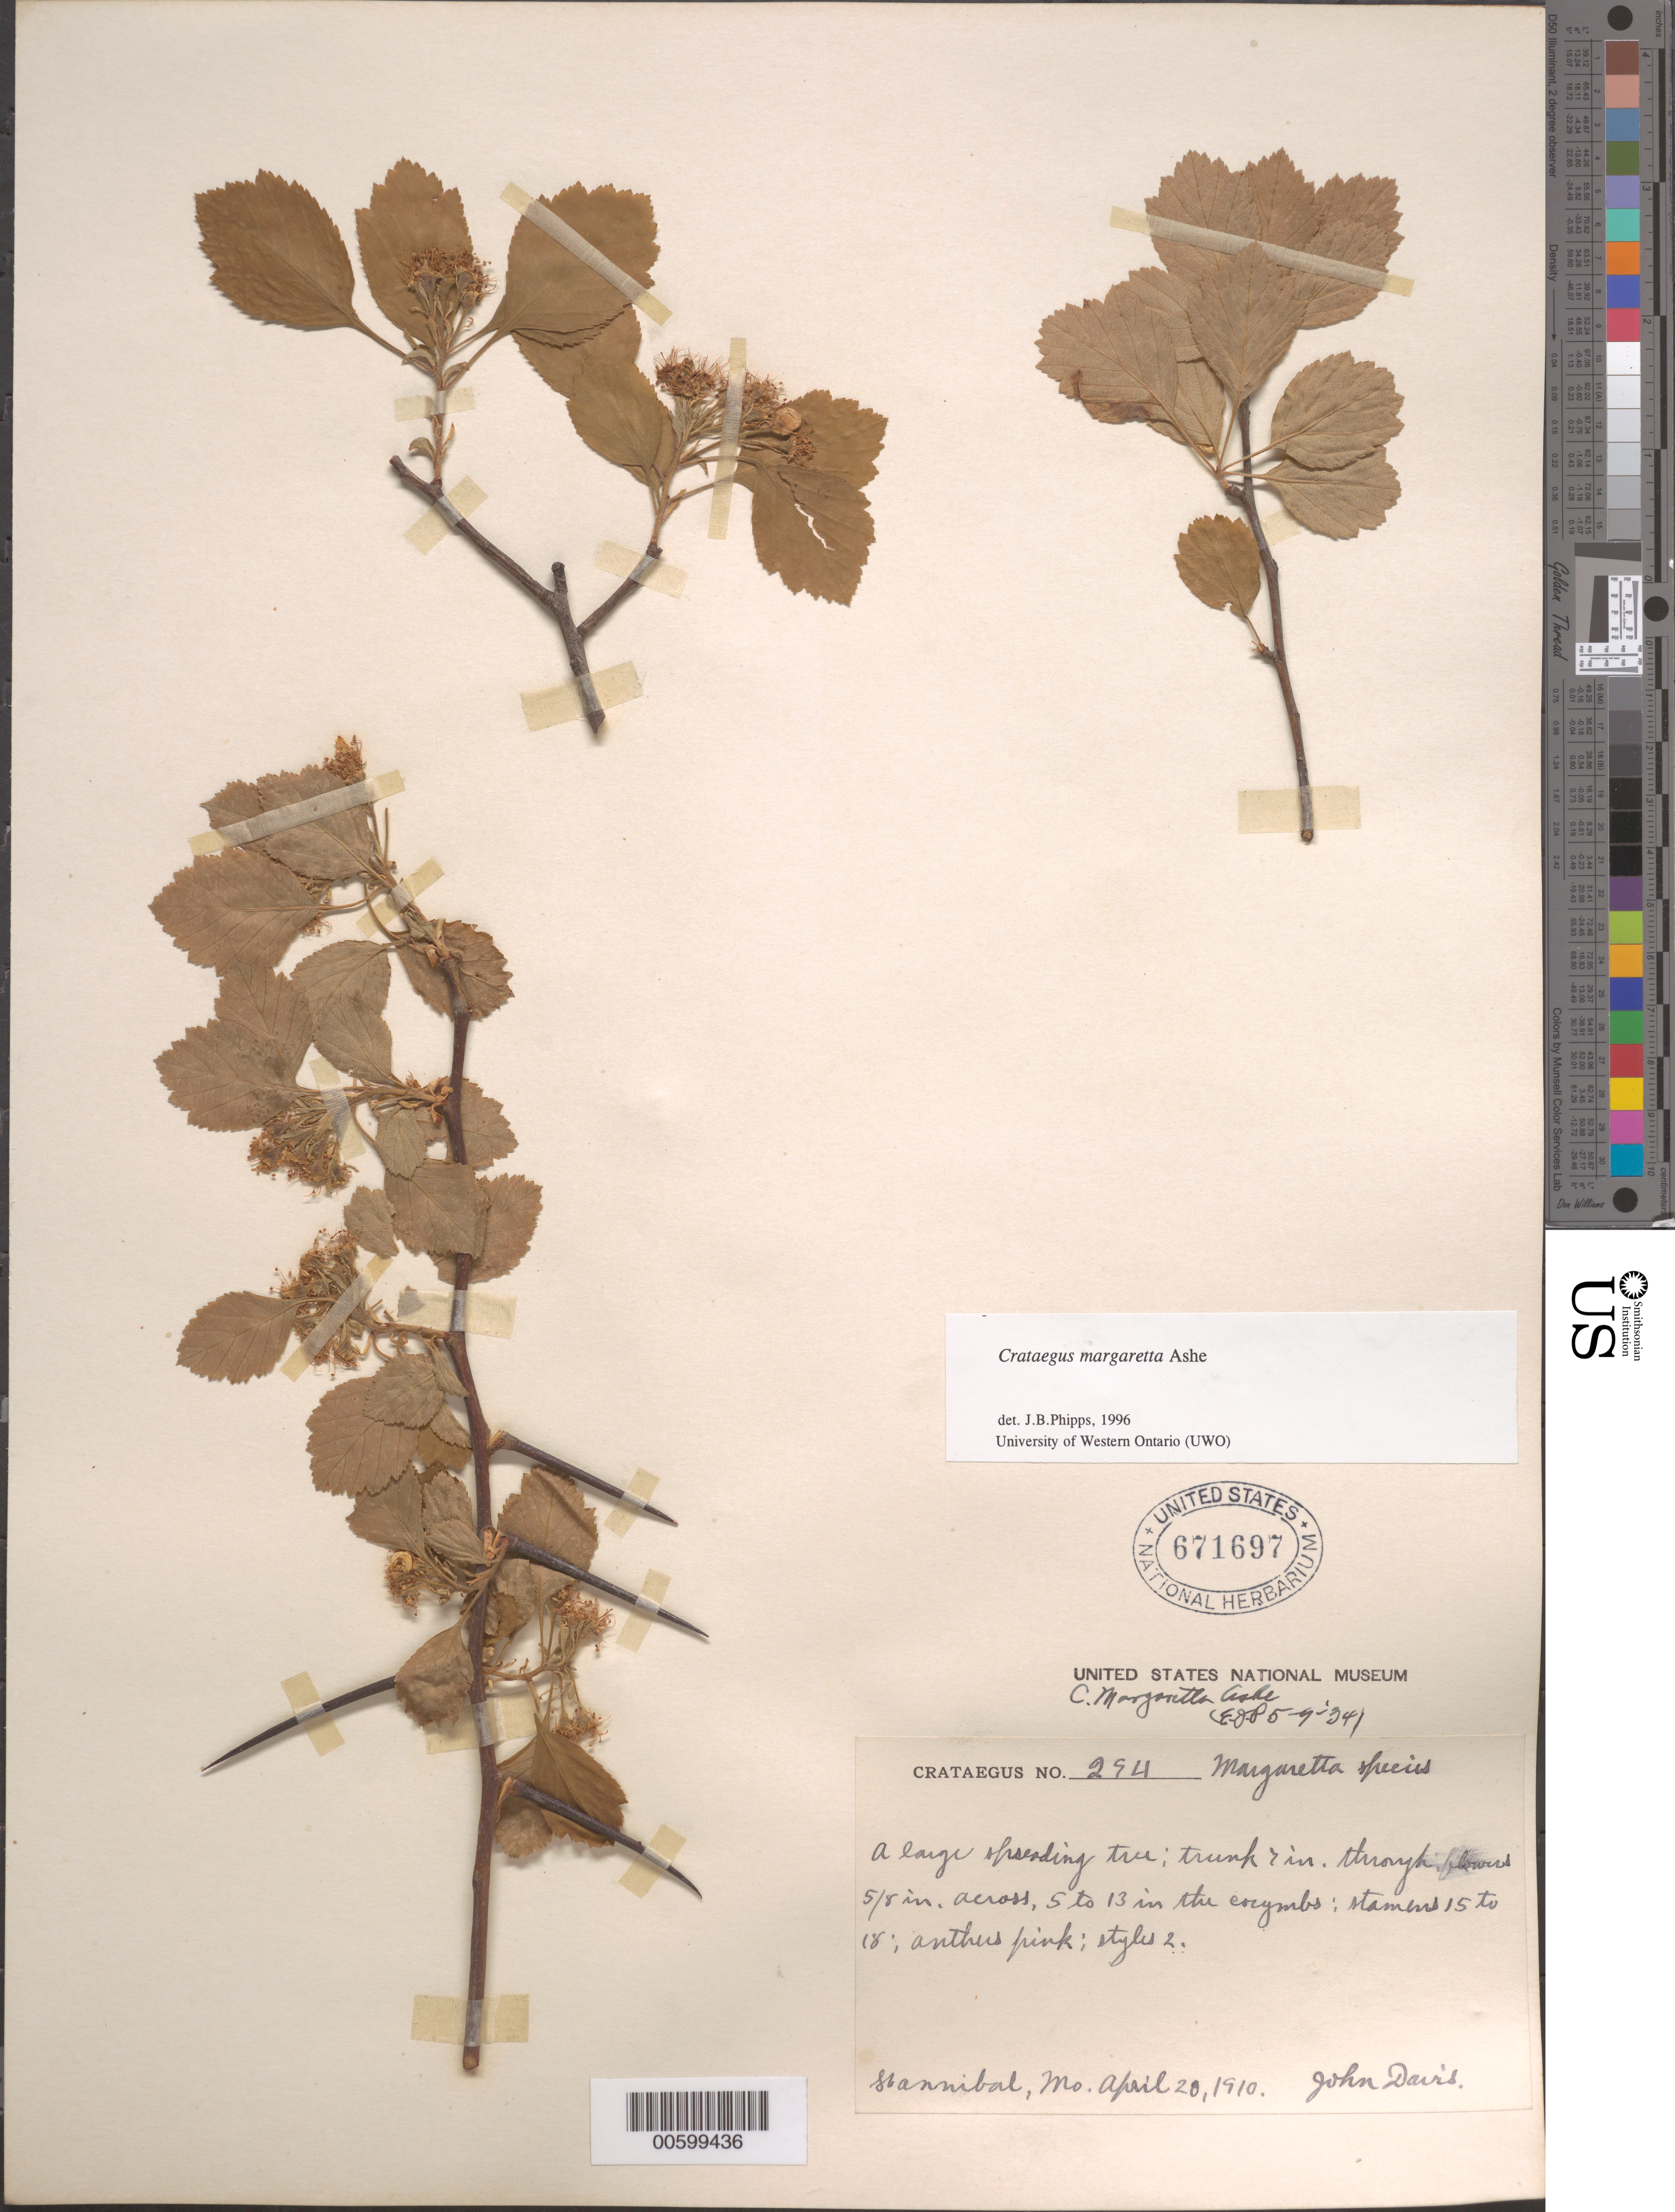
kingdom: Plantae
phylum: Tracheophyta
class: Magnoliopsida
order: Rosales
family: Rosaceae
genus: Crataegus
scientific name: Crataegus margarettae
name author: Ashe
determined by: Palmer, E. J.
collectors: J. Davis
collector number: Crataegus no 294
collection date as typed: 20 Apr 1910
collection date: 1910-04-20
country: United States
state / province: Missouri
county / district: Marion / Ralls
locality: Hannibal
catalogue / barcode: US 671697